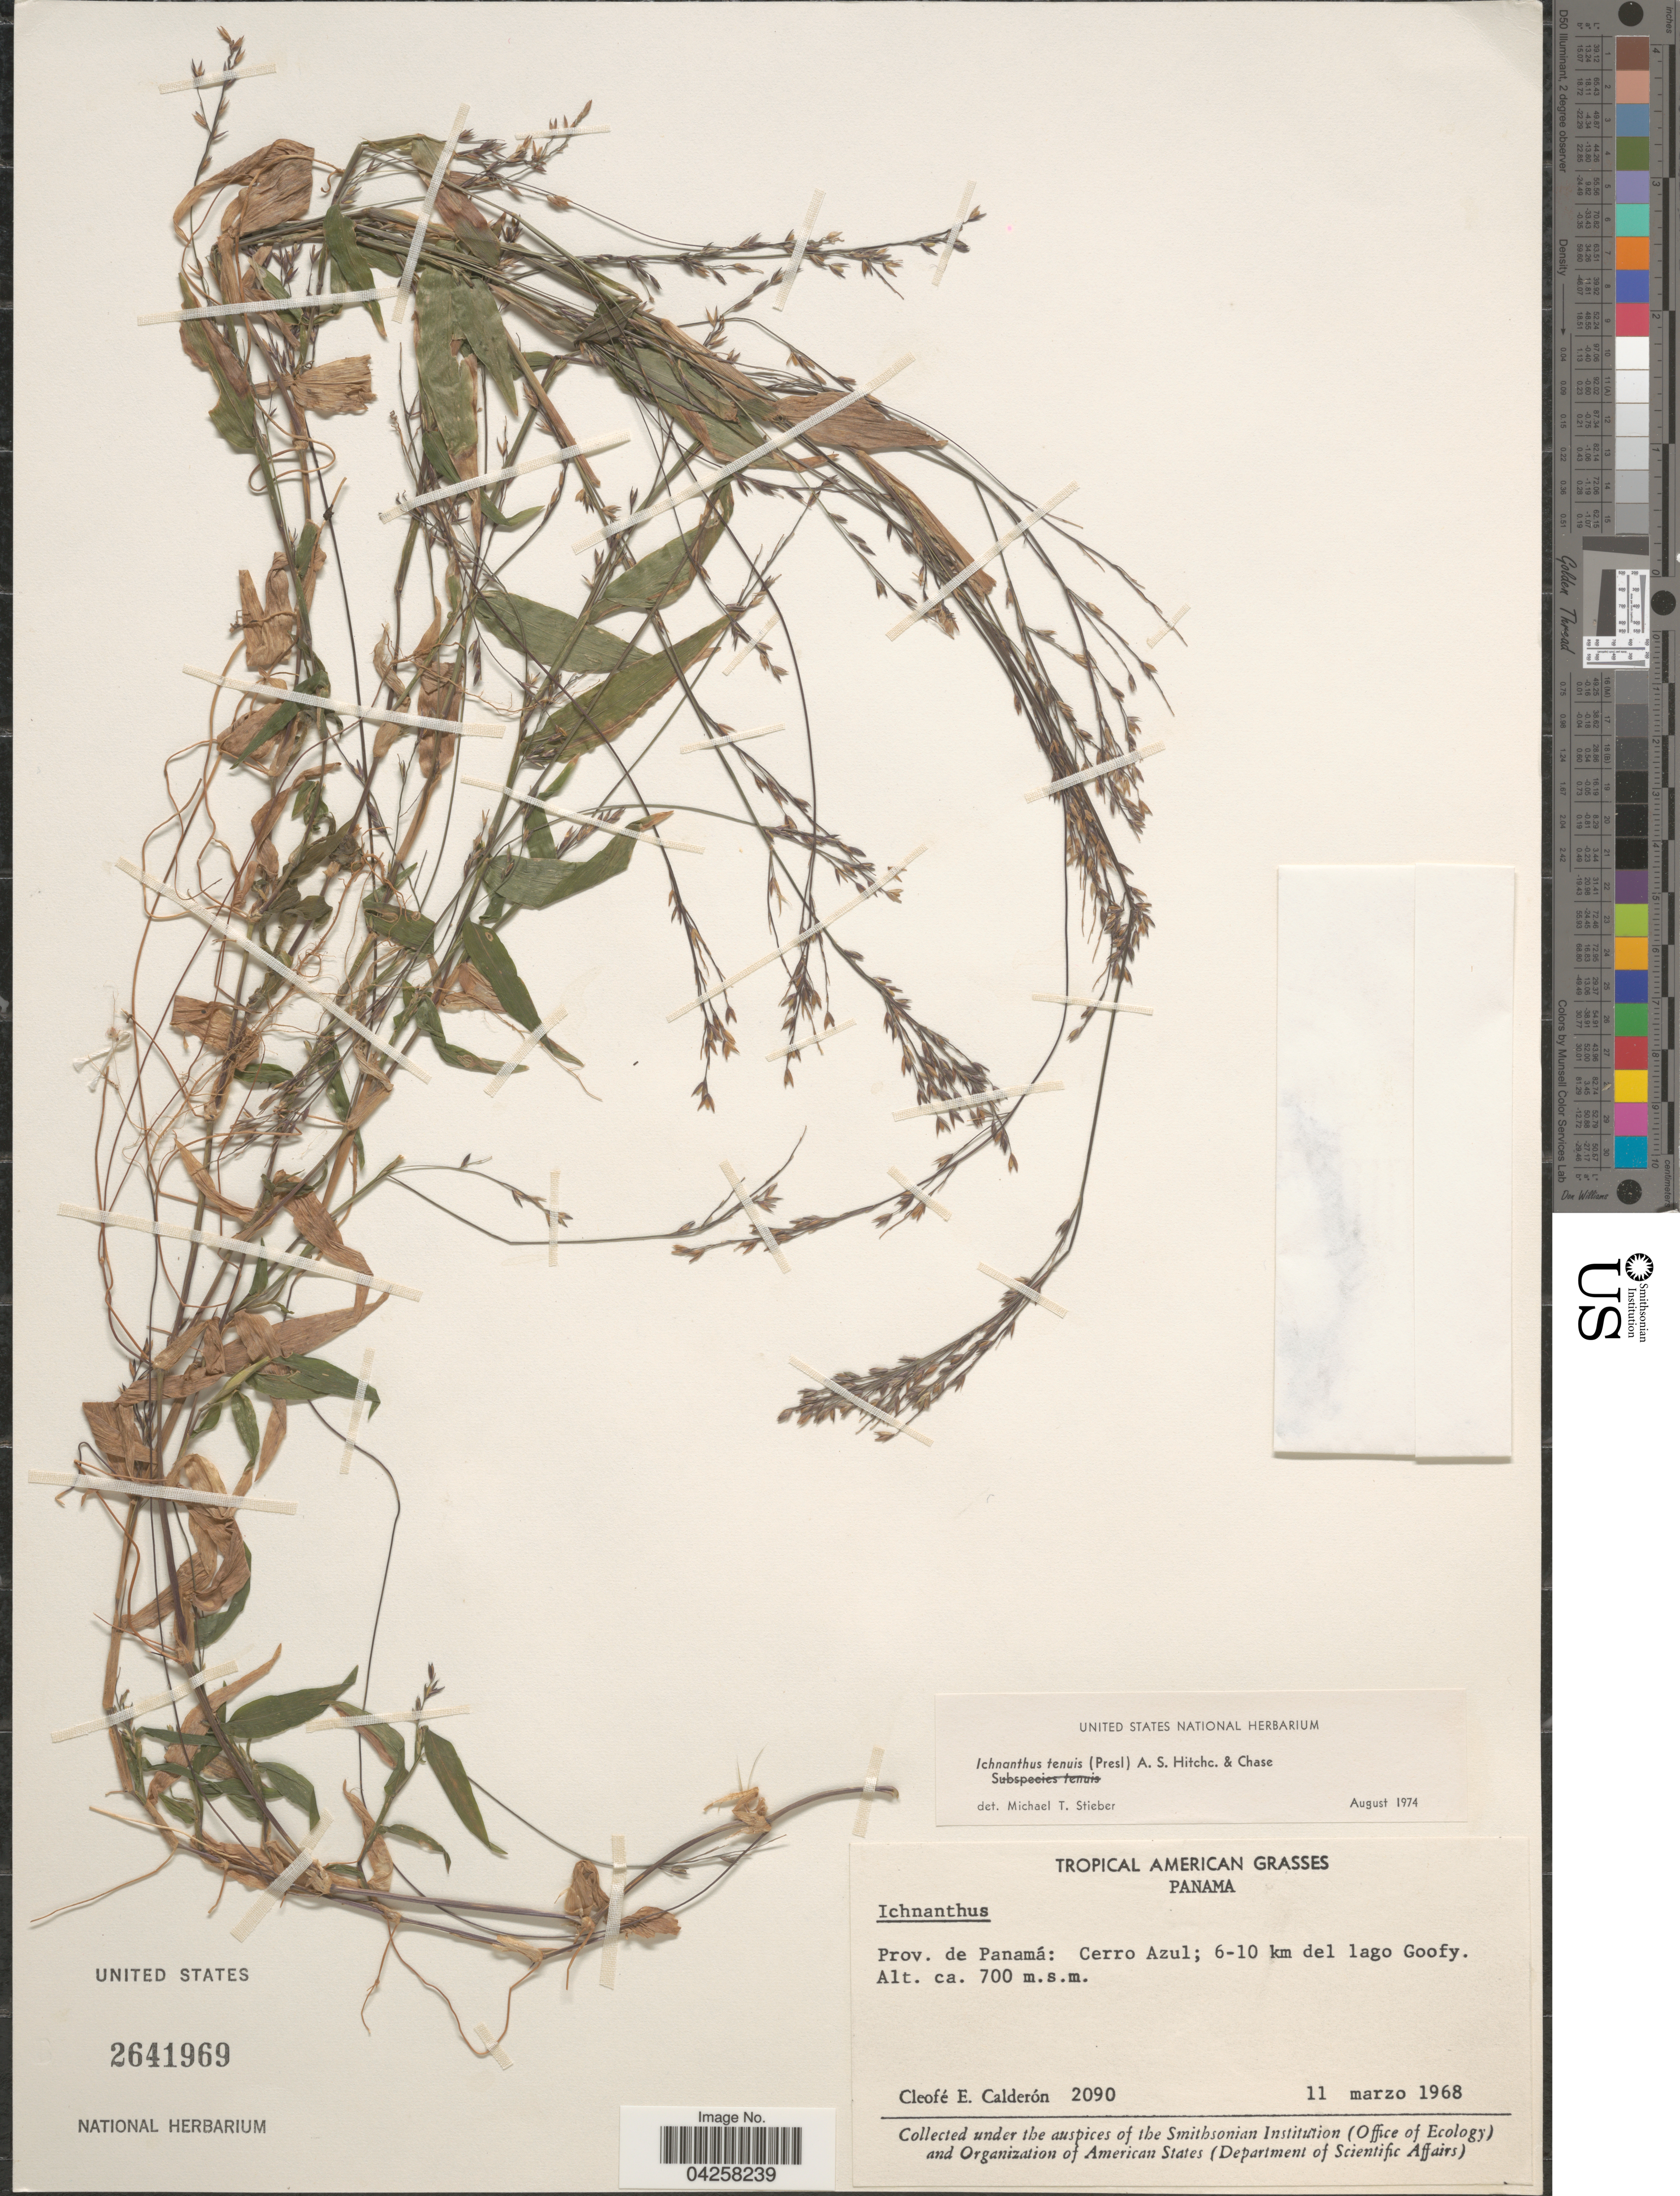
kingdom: Plantae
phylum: Tracheophyta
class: Liliopsida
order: Poales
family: Poaceae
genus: Ichnanthus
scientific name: Ichnanthus tenuis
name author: (J. Presl) Hitchc. & Chase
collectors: C. E. Calderón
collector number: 2090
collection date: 1968-03-11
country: Panama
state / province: Panamá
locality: Cerro Azul; 6-10 km del lago Goofy.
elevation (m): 700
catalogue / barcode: US 2641969